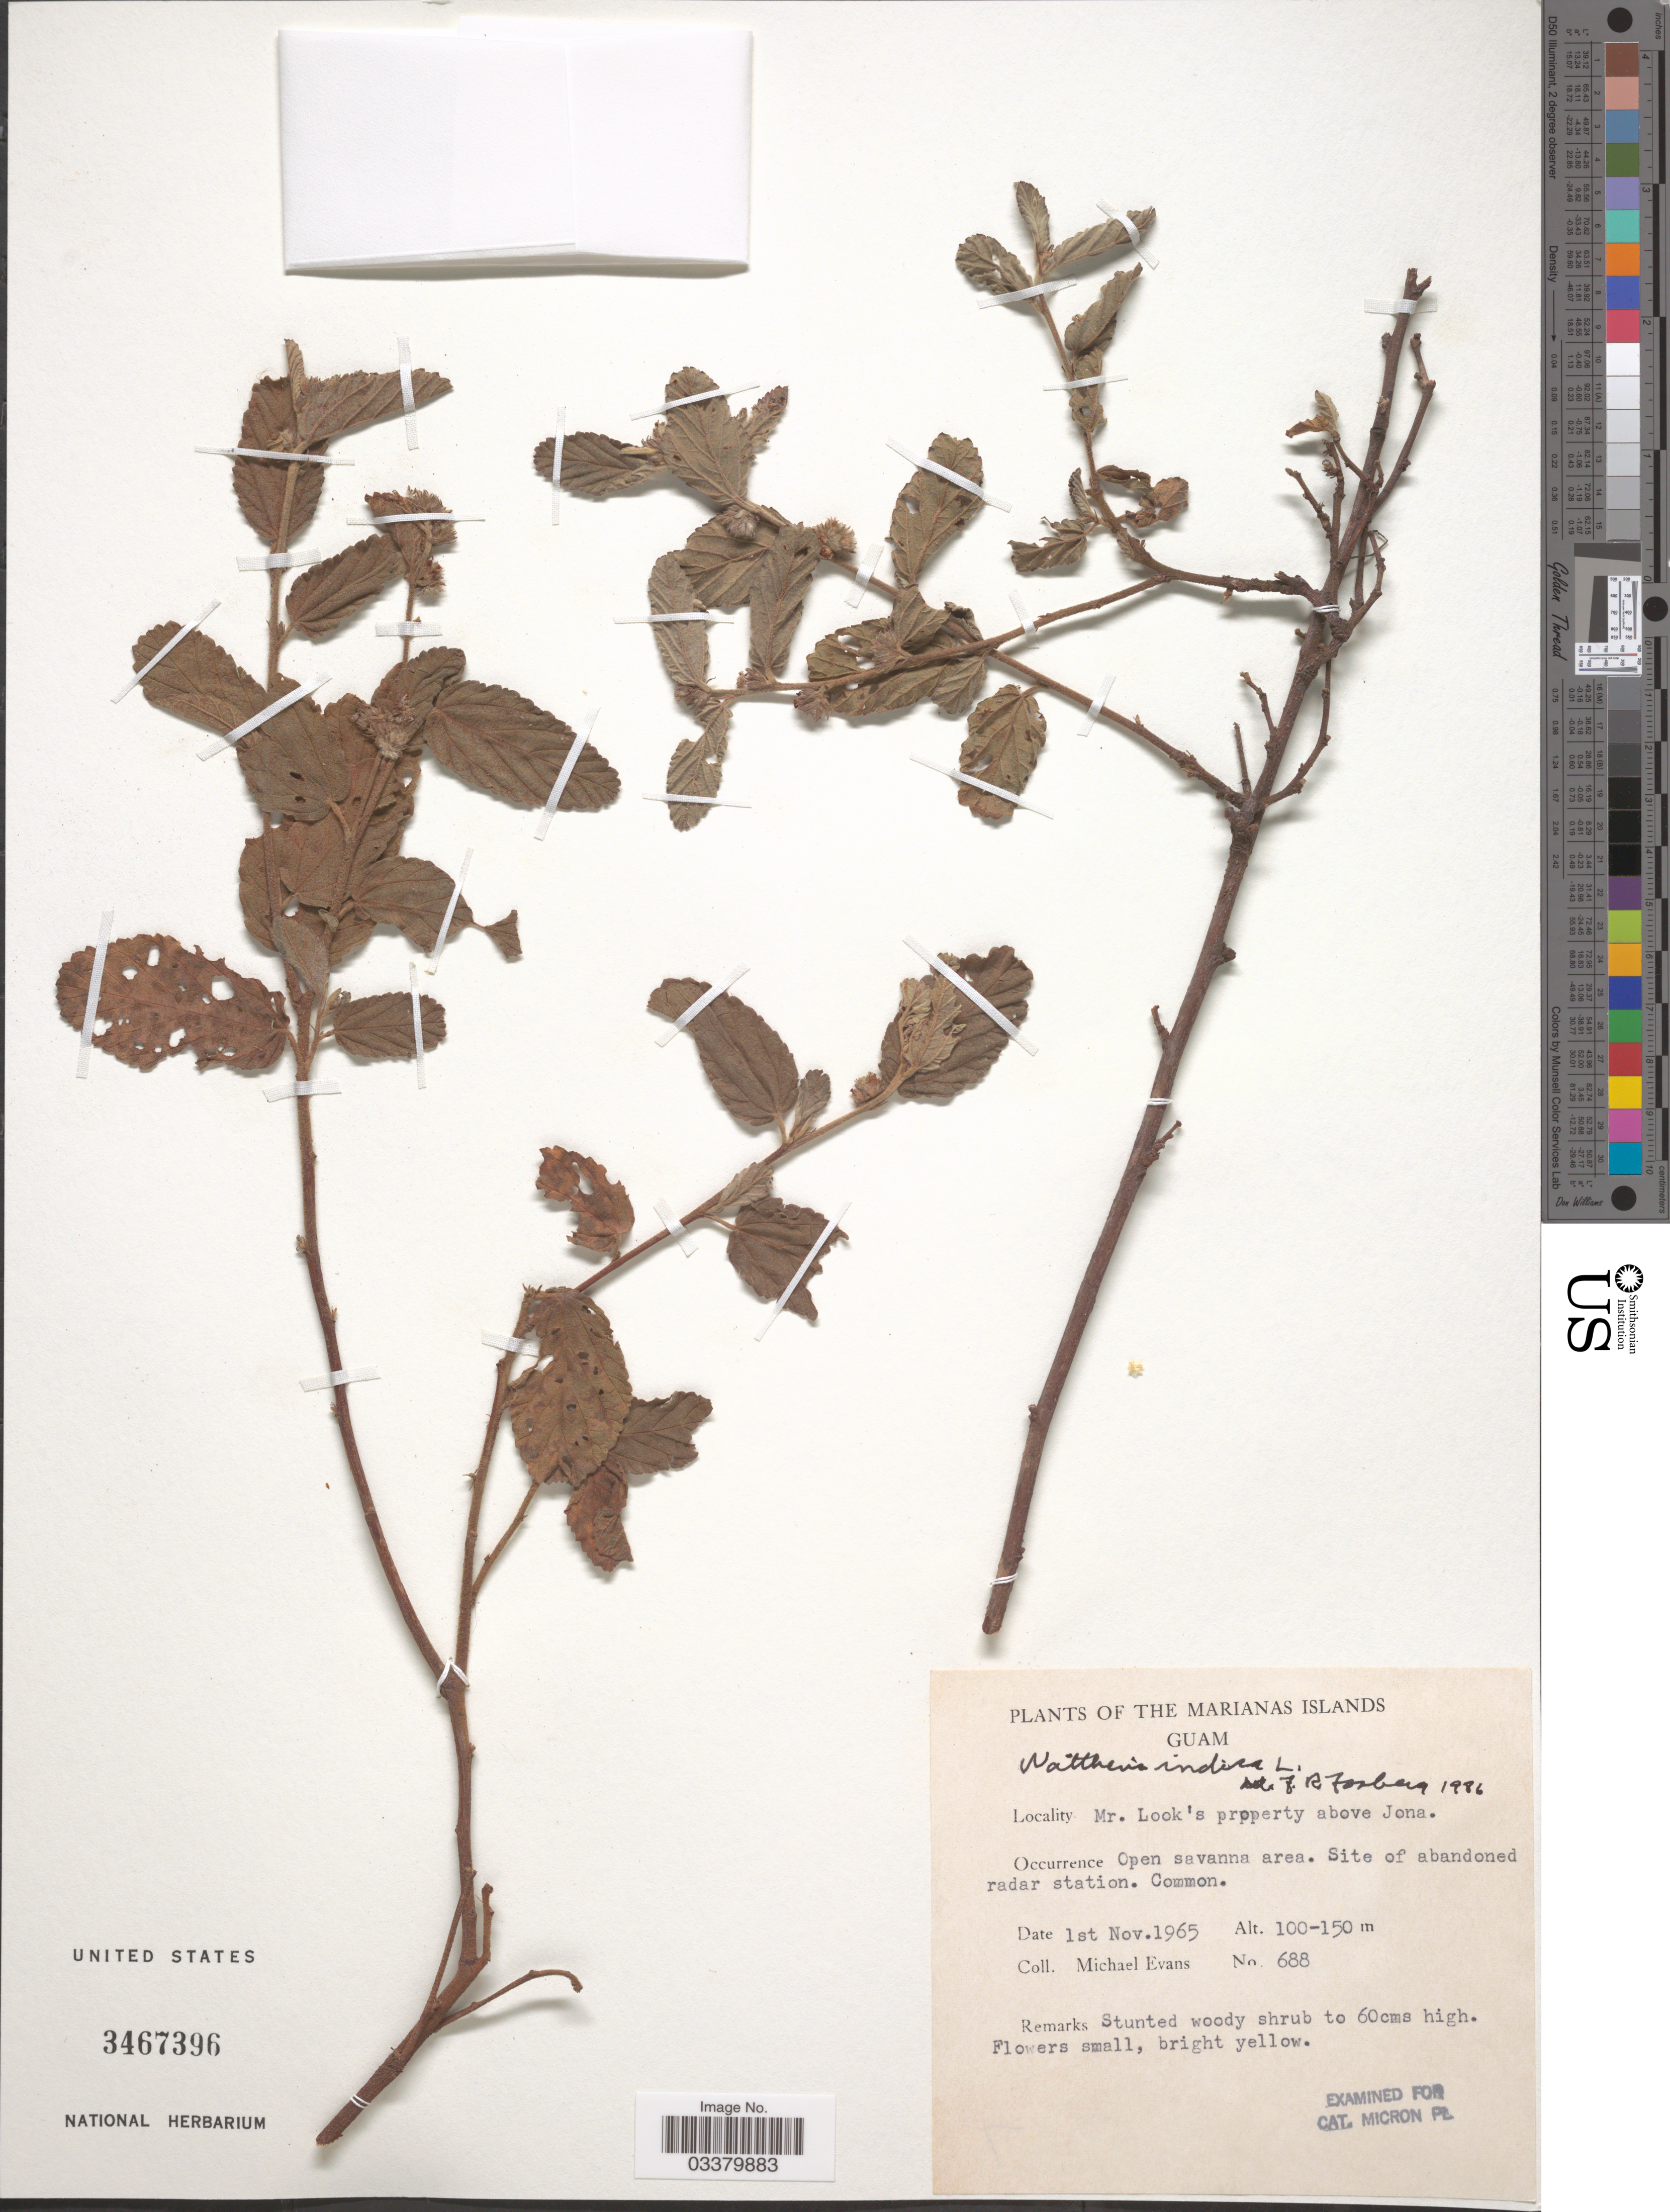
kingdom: Plantae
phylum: Tracheophyta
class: Magnoliopsida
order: Malvales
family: Malvaceae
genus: Waltheria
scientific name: Waltheria indica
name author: L.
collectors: M. Evans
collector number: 688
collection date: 1965-11-01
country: Guam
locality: The Marianas Islands, Mr. Look's property above Jona.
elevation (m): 100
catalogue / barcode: US 3467396